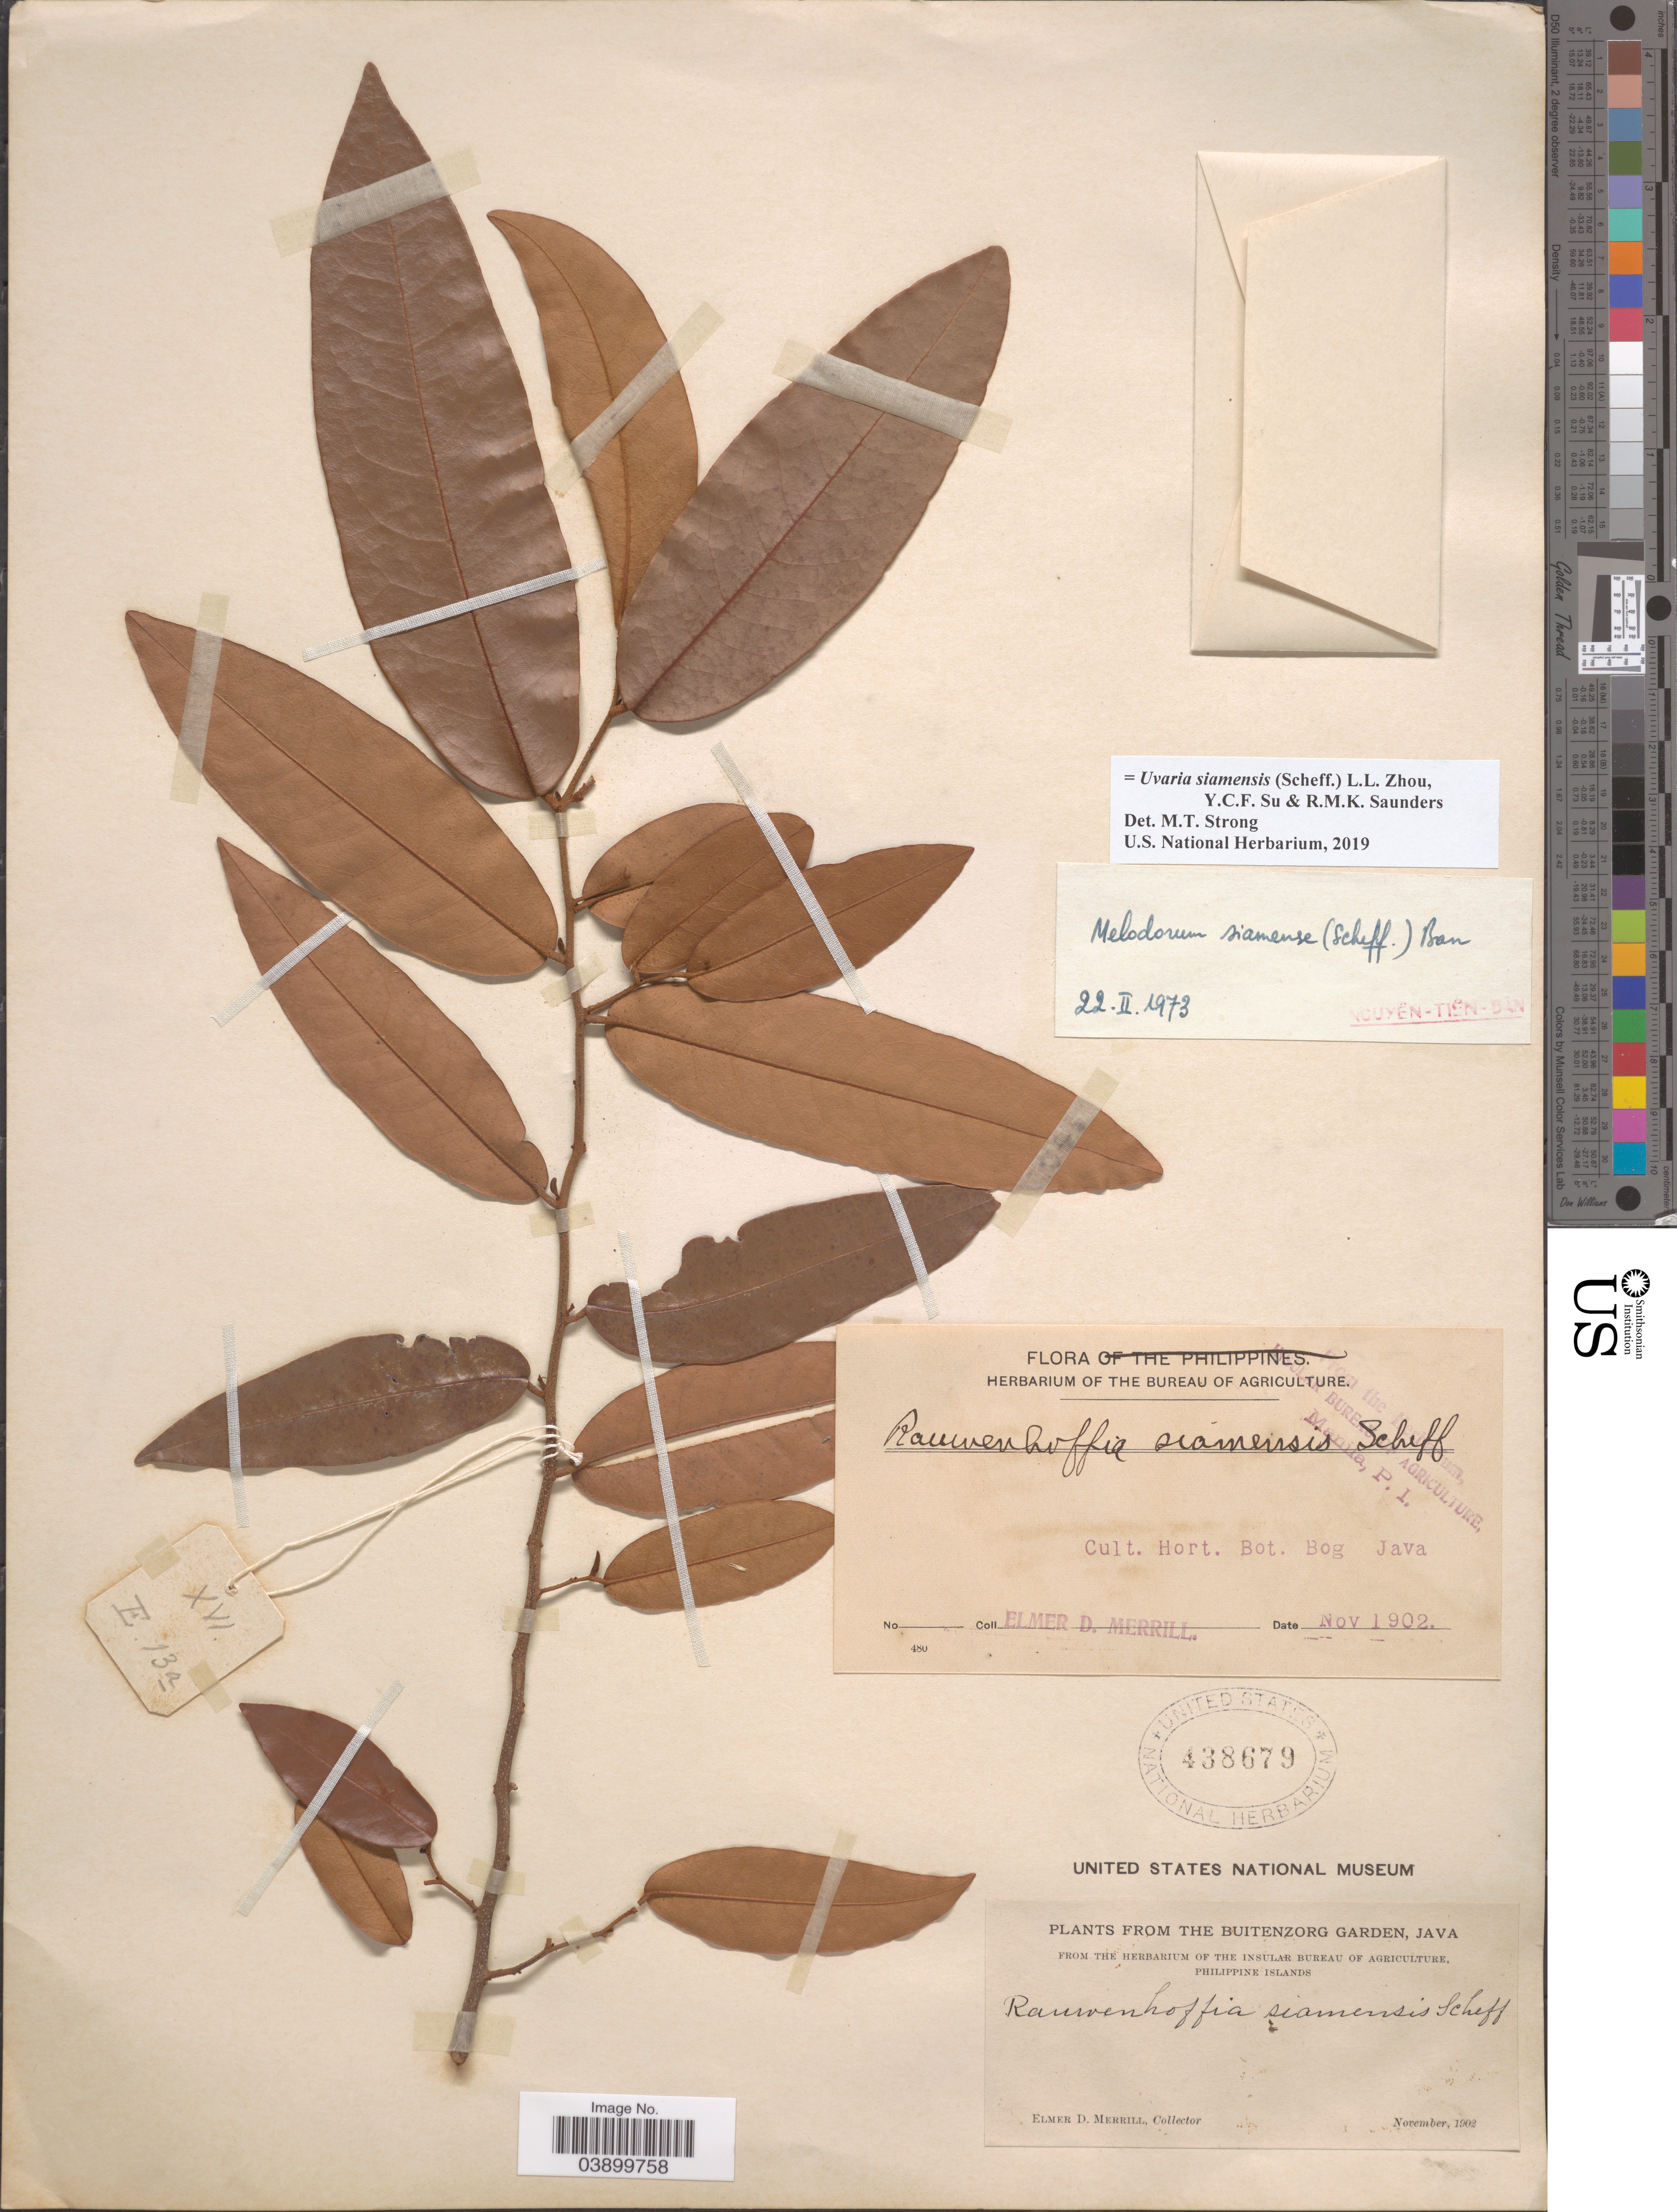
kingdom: Plantae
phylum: Tracheophyta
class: Magnoliopsida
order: Magnoliales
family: Annonaceae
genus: Uvaria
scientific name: Uvaria siamensis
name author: (Scheff.) L.L. Zhou et al.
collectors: E. D. Merrill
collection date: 1902-11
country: Indonesia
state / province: Java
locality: Cult. Hort. Bot. Bog. The Buitenzorg Garden.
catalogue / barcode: US 438679